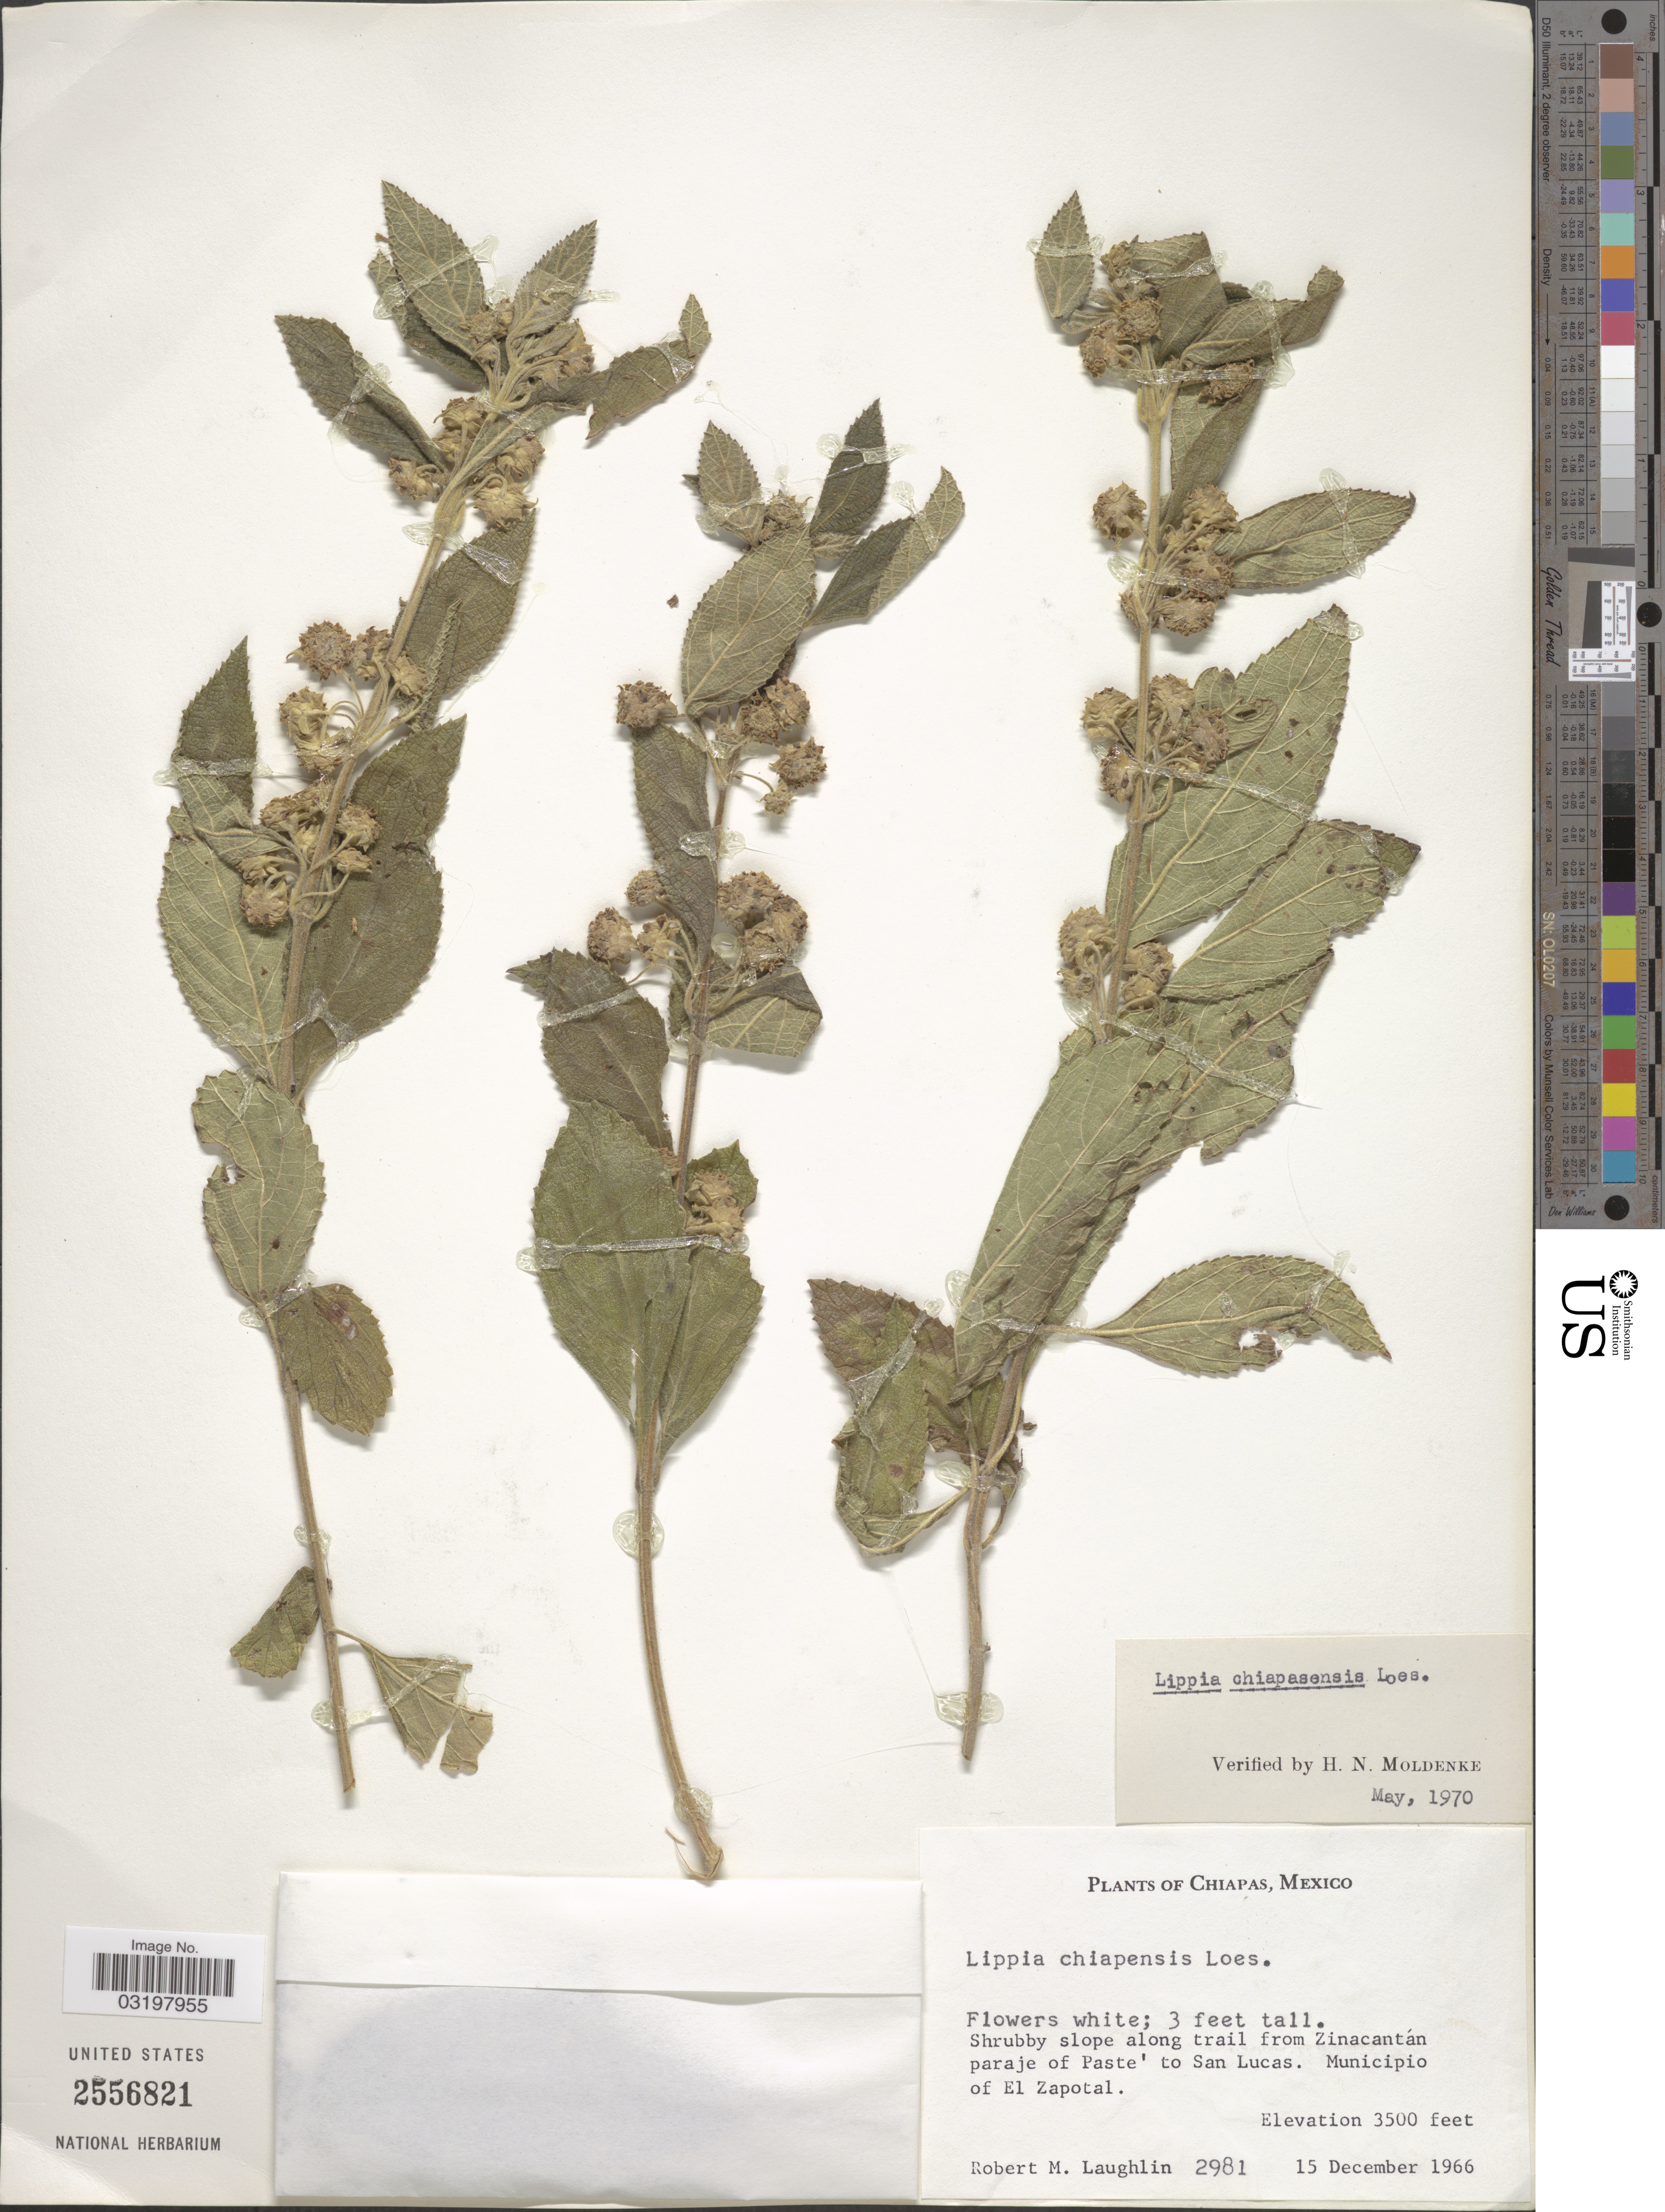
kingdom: Plantae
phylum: Tracheophyta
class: Magnoliopsida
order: Lamiales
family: Verbenaceae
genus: Lippia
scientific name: Lippia chiapasensis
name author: Loes.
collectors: R. McLaughlin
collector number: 2981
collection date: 1966-12-15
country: Mexico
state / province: Chiapas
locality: Shrubby slope along trail from Zinacantán paraje of Paste' to San Lucas. Municipio of El Zapotal.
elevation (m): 1067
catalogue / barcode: US 2556821